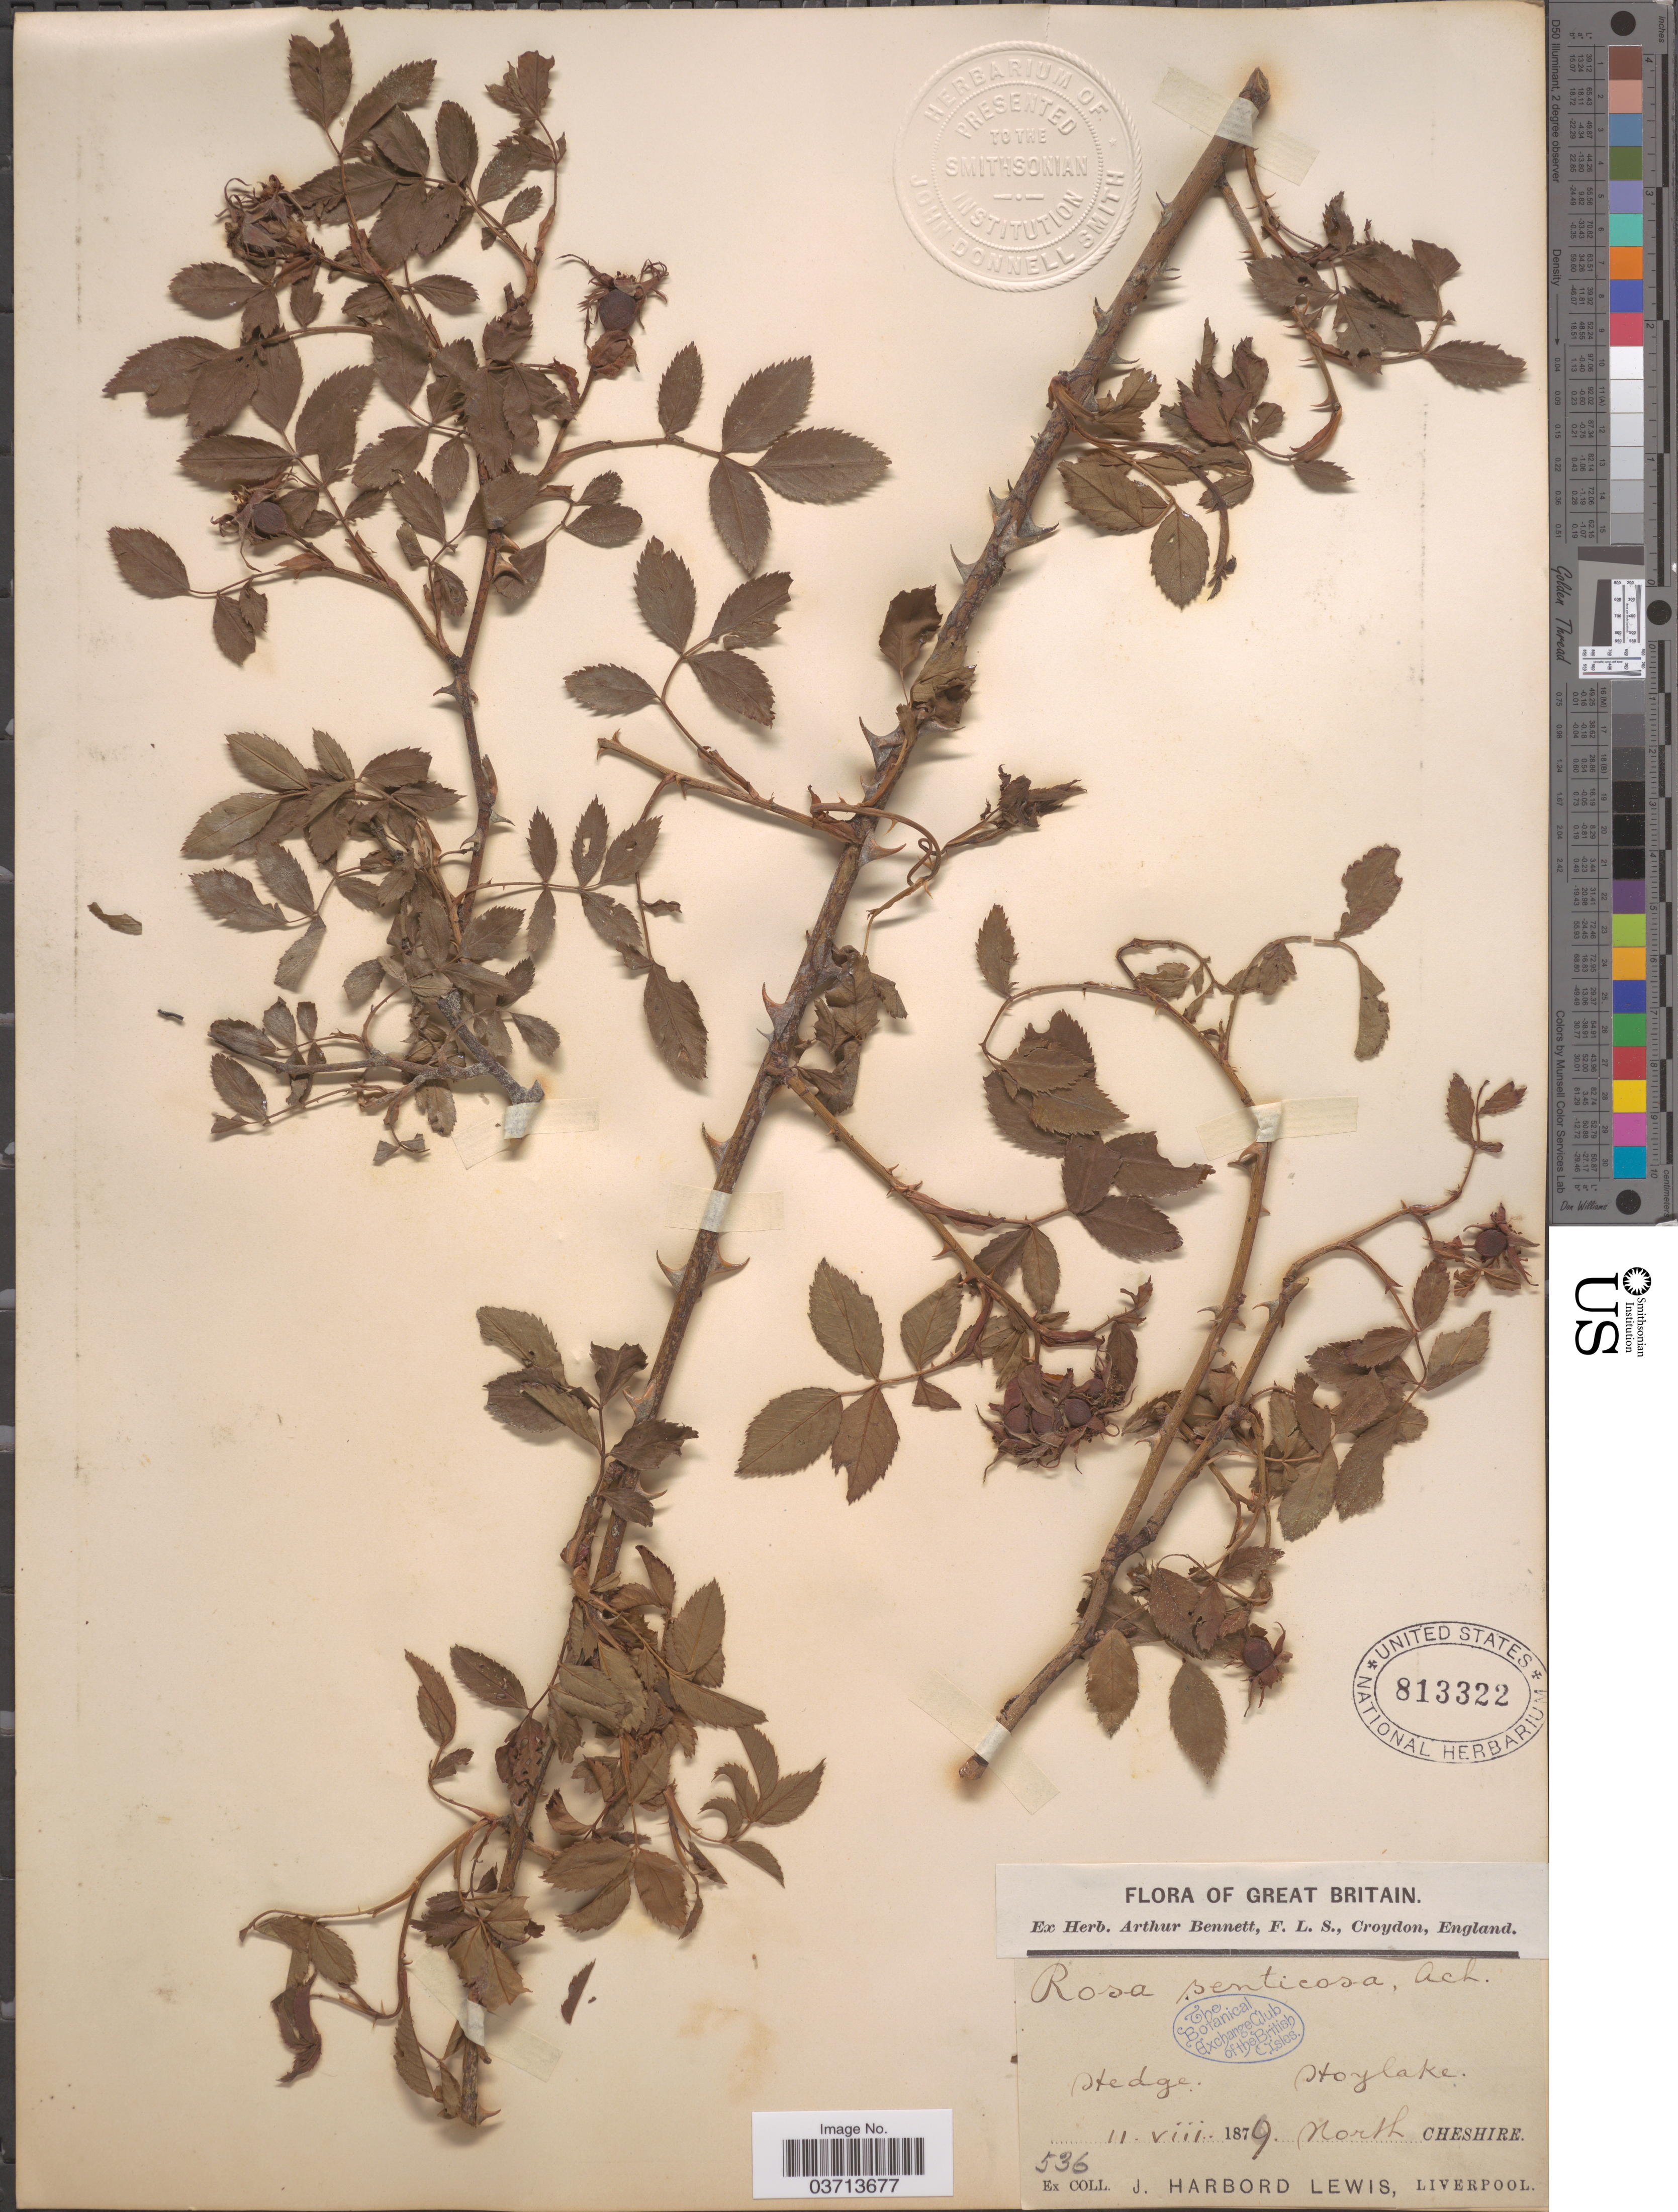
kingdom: Plantae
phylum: Tracheophyta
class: Magnoliopsida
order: Rosales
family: Rosaceae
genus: Rosa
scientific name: Rosa senticosa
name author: Ach.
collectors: J. Harbord Lewis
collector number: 536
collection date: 1879-08-11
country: United Kingdom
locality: Great Britain. Hedge: Hoylake. North Cheshire.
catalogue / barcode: US 813322